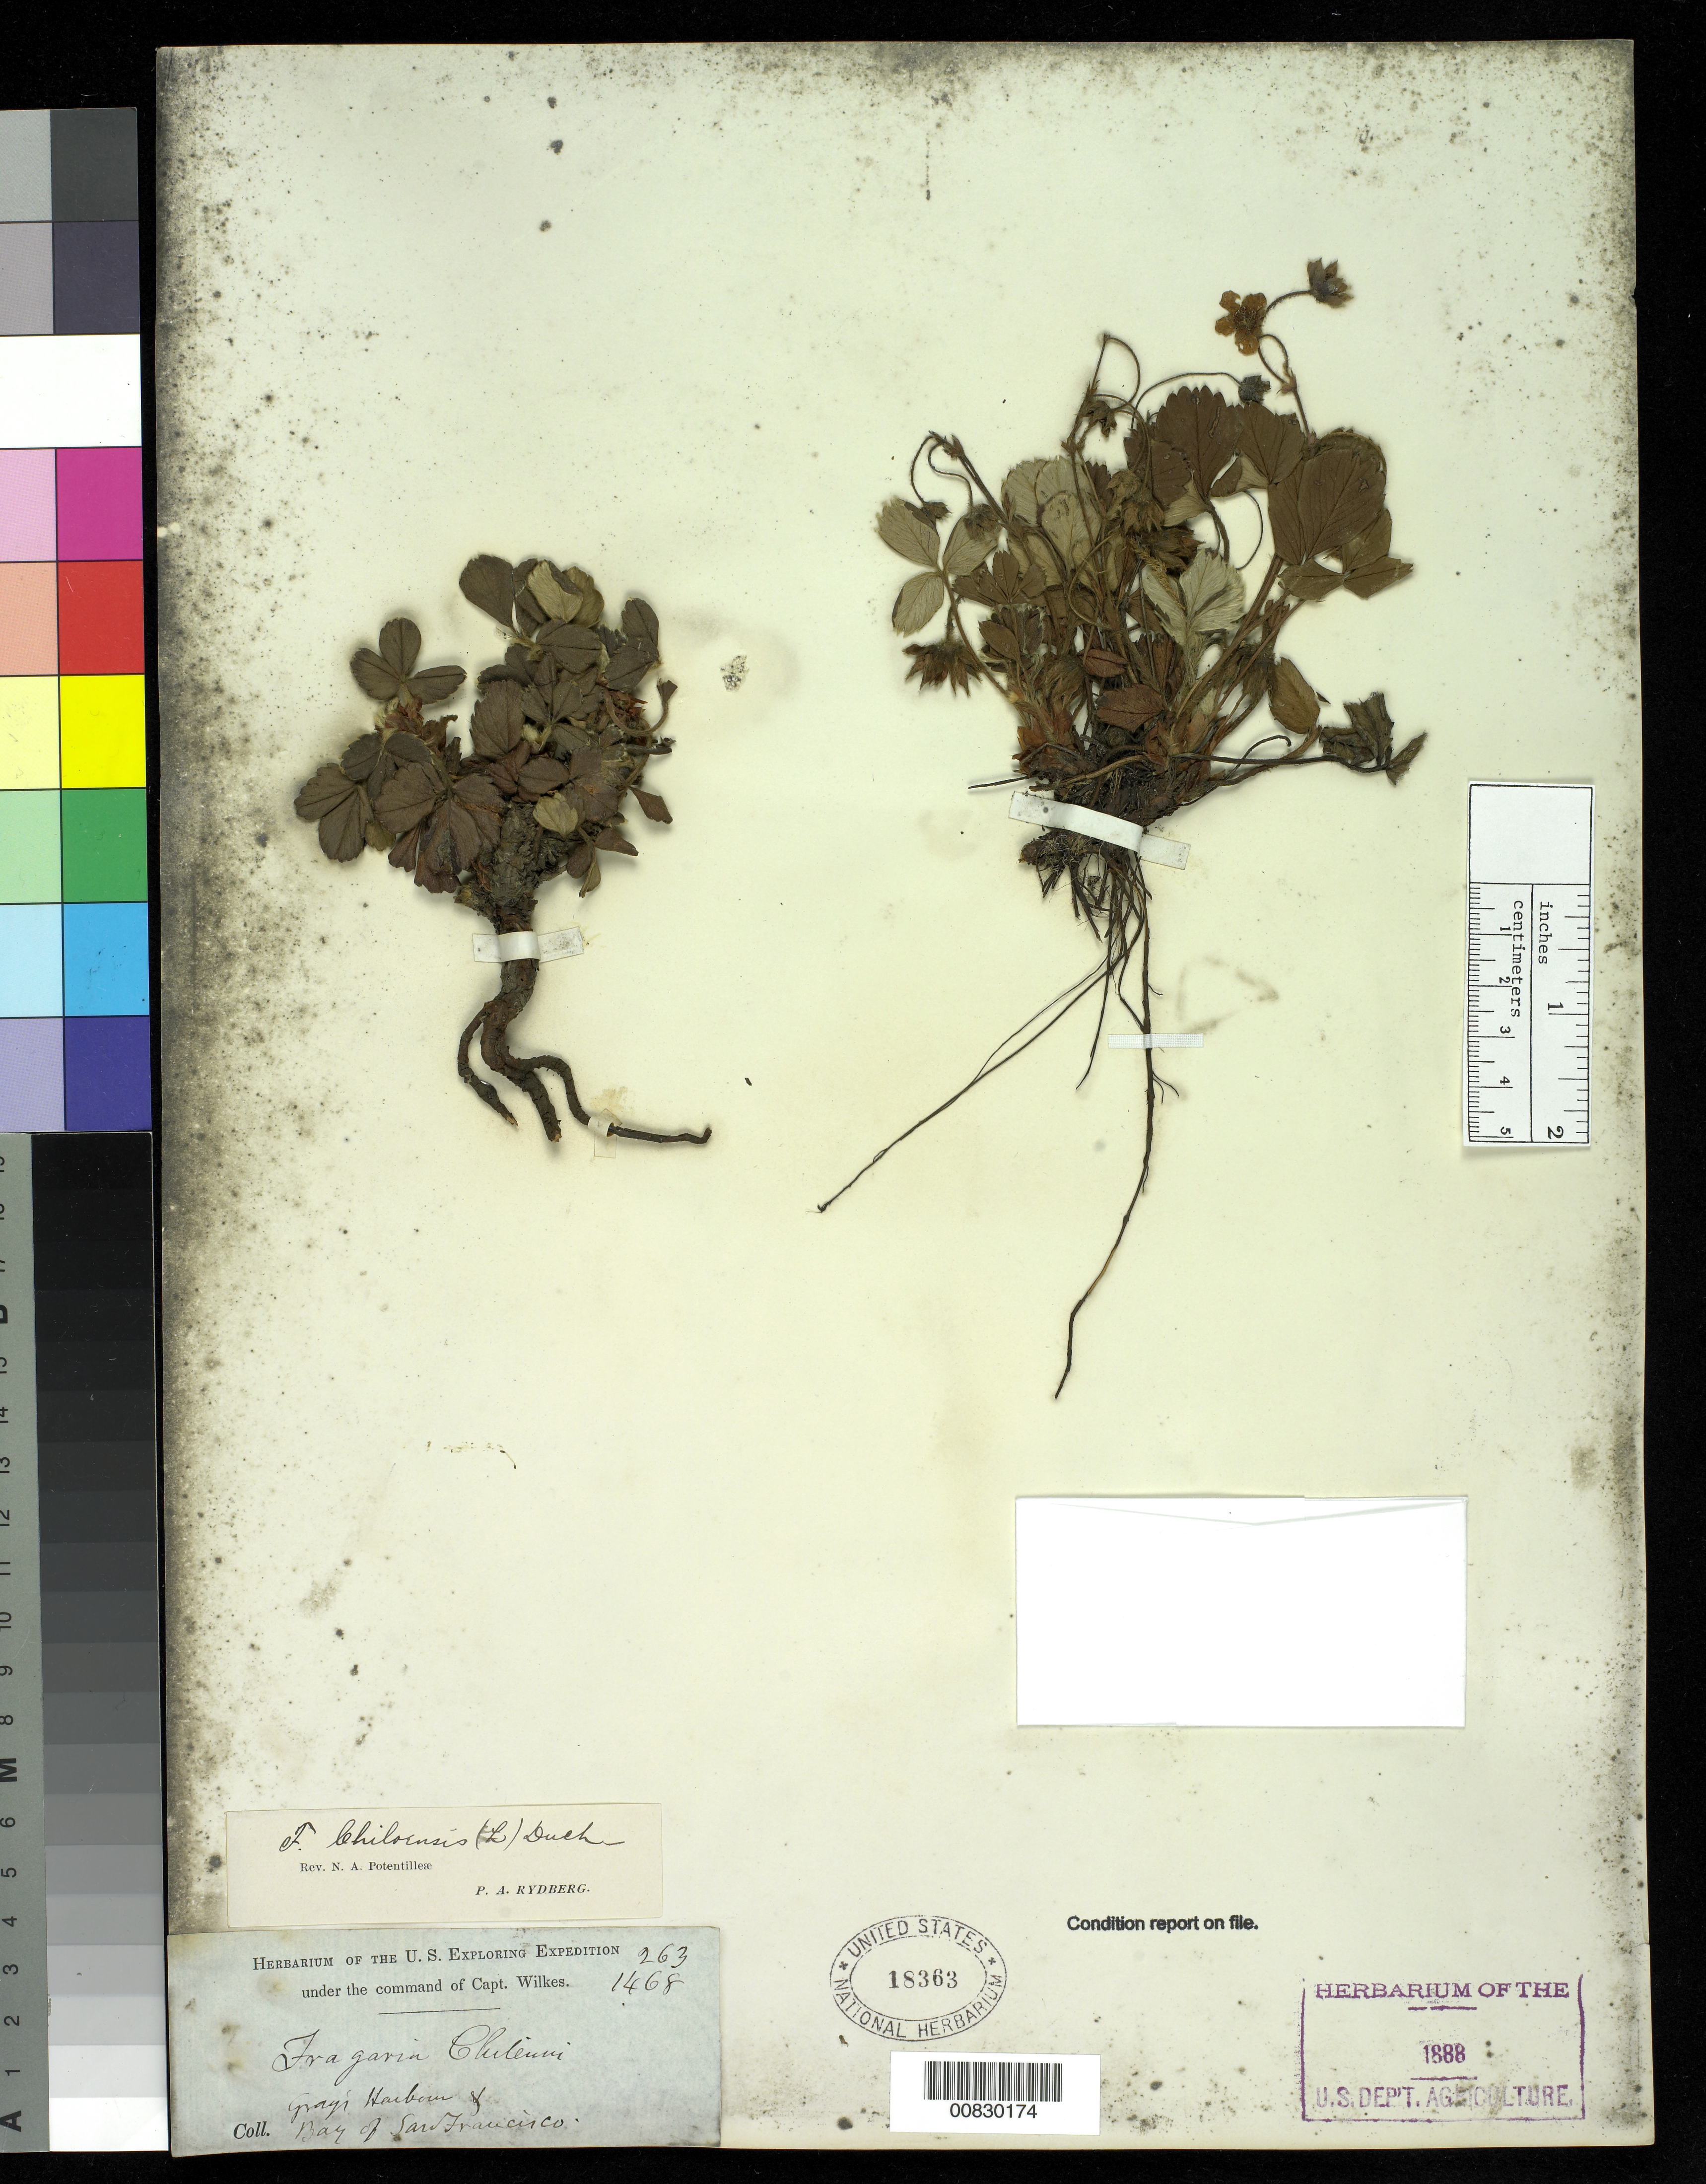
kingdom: Plantae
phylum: Tracheophyta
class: Magnoliopsida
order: Rosales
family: Rosaceae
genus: Fragaria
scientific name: Fragaria chiloensis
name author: (L.) Mill.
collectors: Wilkes Explor. Exped.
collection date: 1838/1842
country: United States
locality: Gray's Harbour & Bay of San Francisco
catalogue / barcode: US 18363